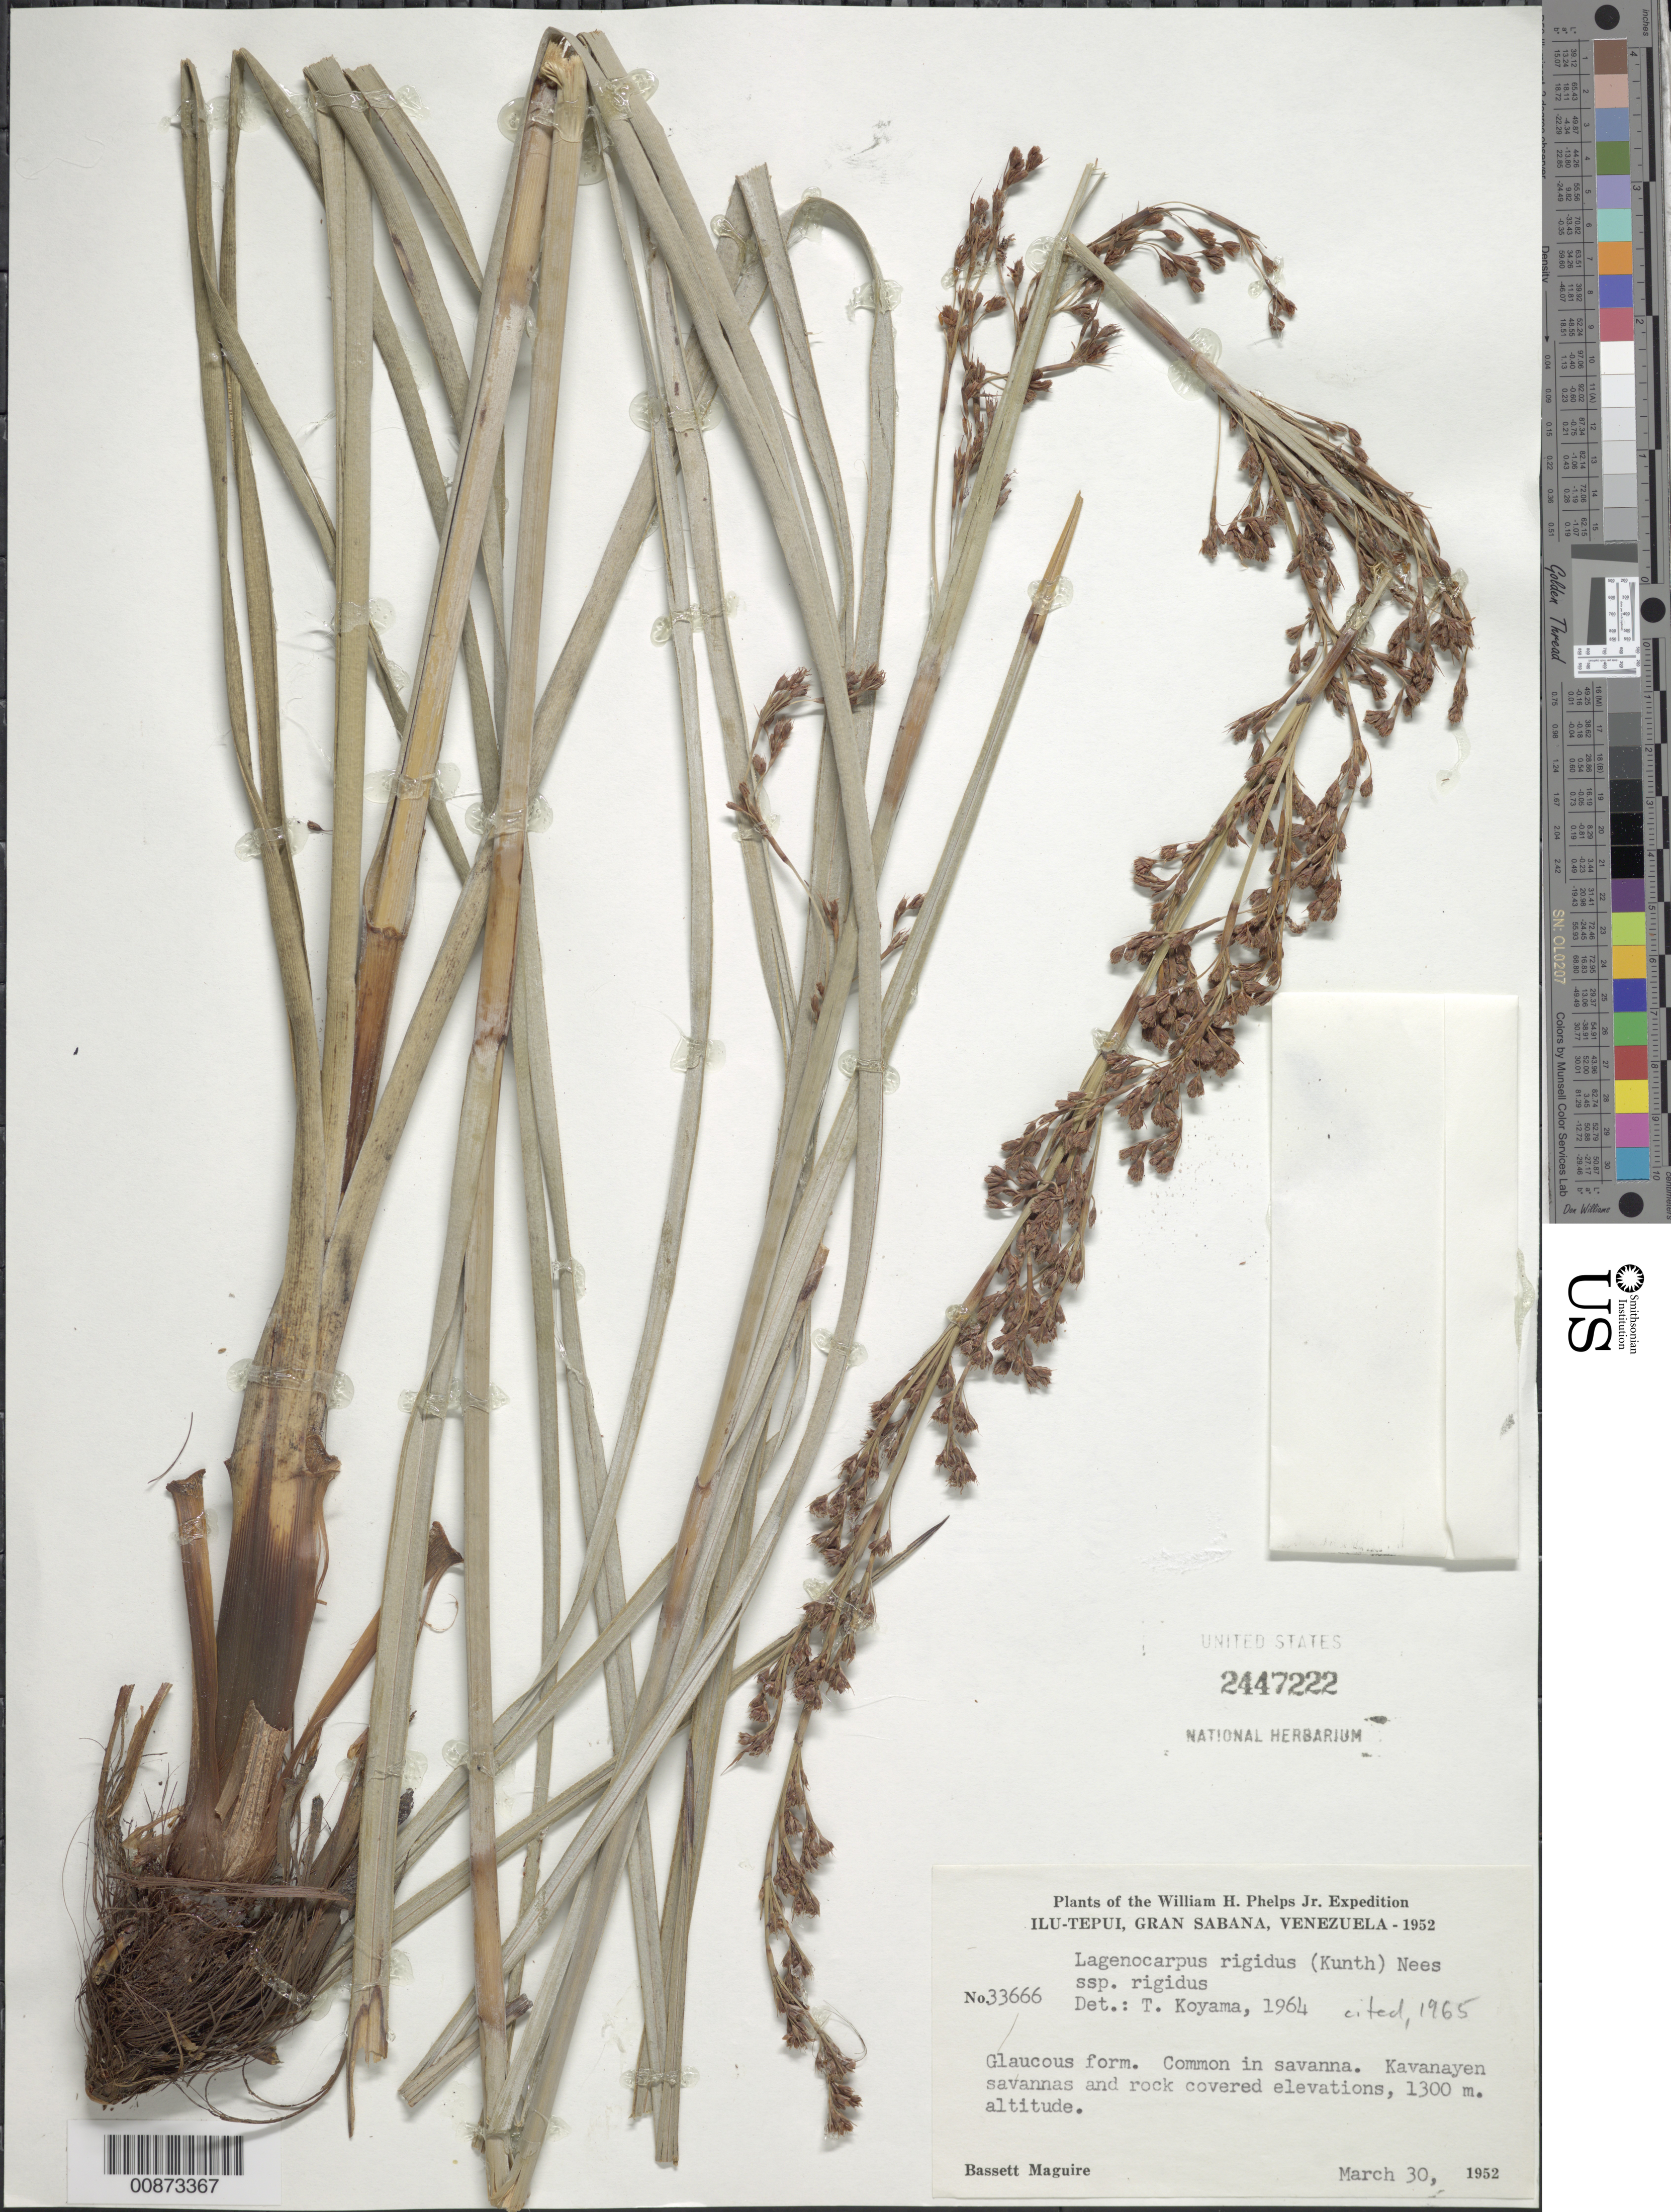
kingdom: Plantae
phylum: Tracheophyta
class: Liliopsida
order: Poales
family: Cyperaceae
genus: Lagenocarpus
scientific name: Lagenocarpus rigidus subsp. rigidus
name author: (Kunth) Nees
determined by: Koyama, Tetsuo M.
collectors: B. Maguire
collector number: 33666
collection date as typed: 30-Mar-52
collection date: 1952-03-30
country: Venezuela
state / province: Bolívar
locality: Gran Sabana, Ilu-tepuí, Kavanayén Mission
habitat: Savanna and rock covered elevations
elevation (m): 1300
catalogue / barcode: US 2447222